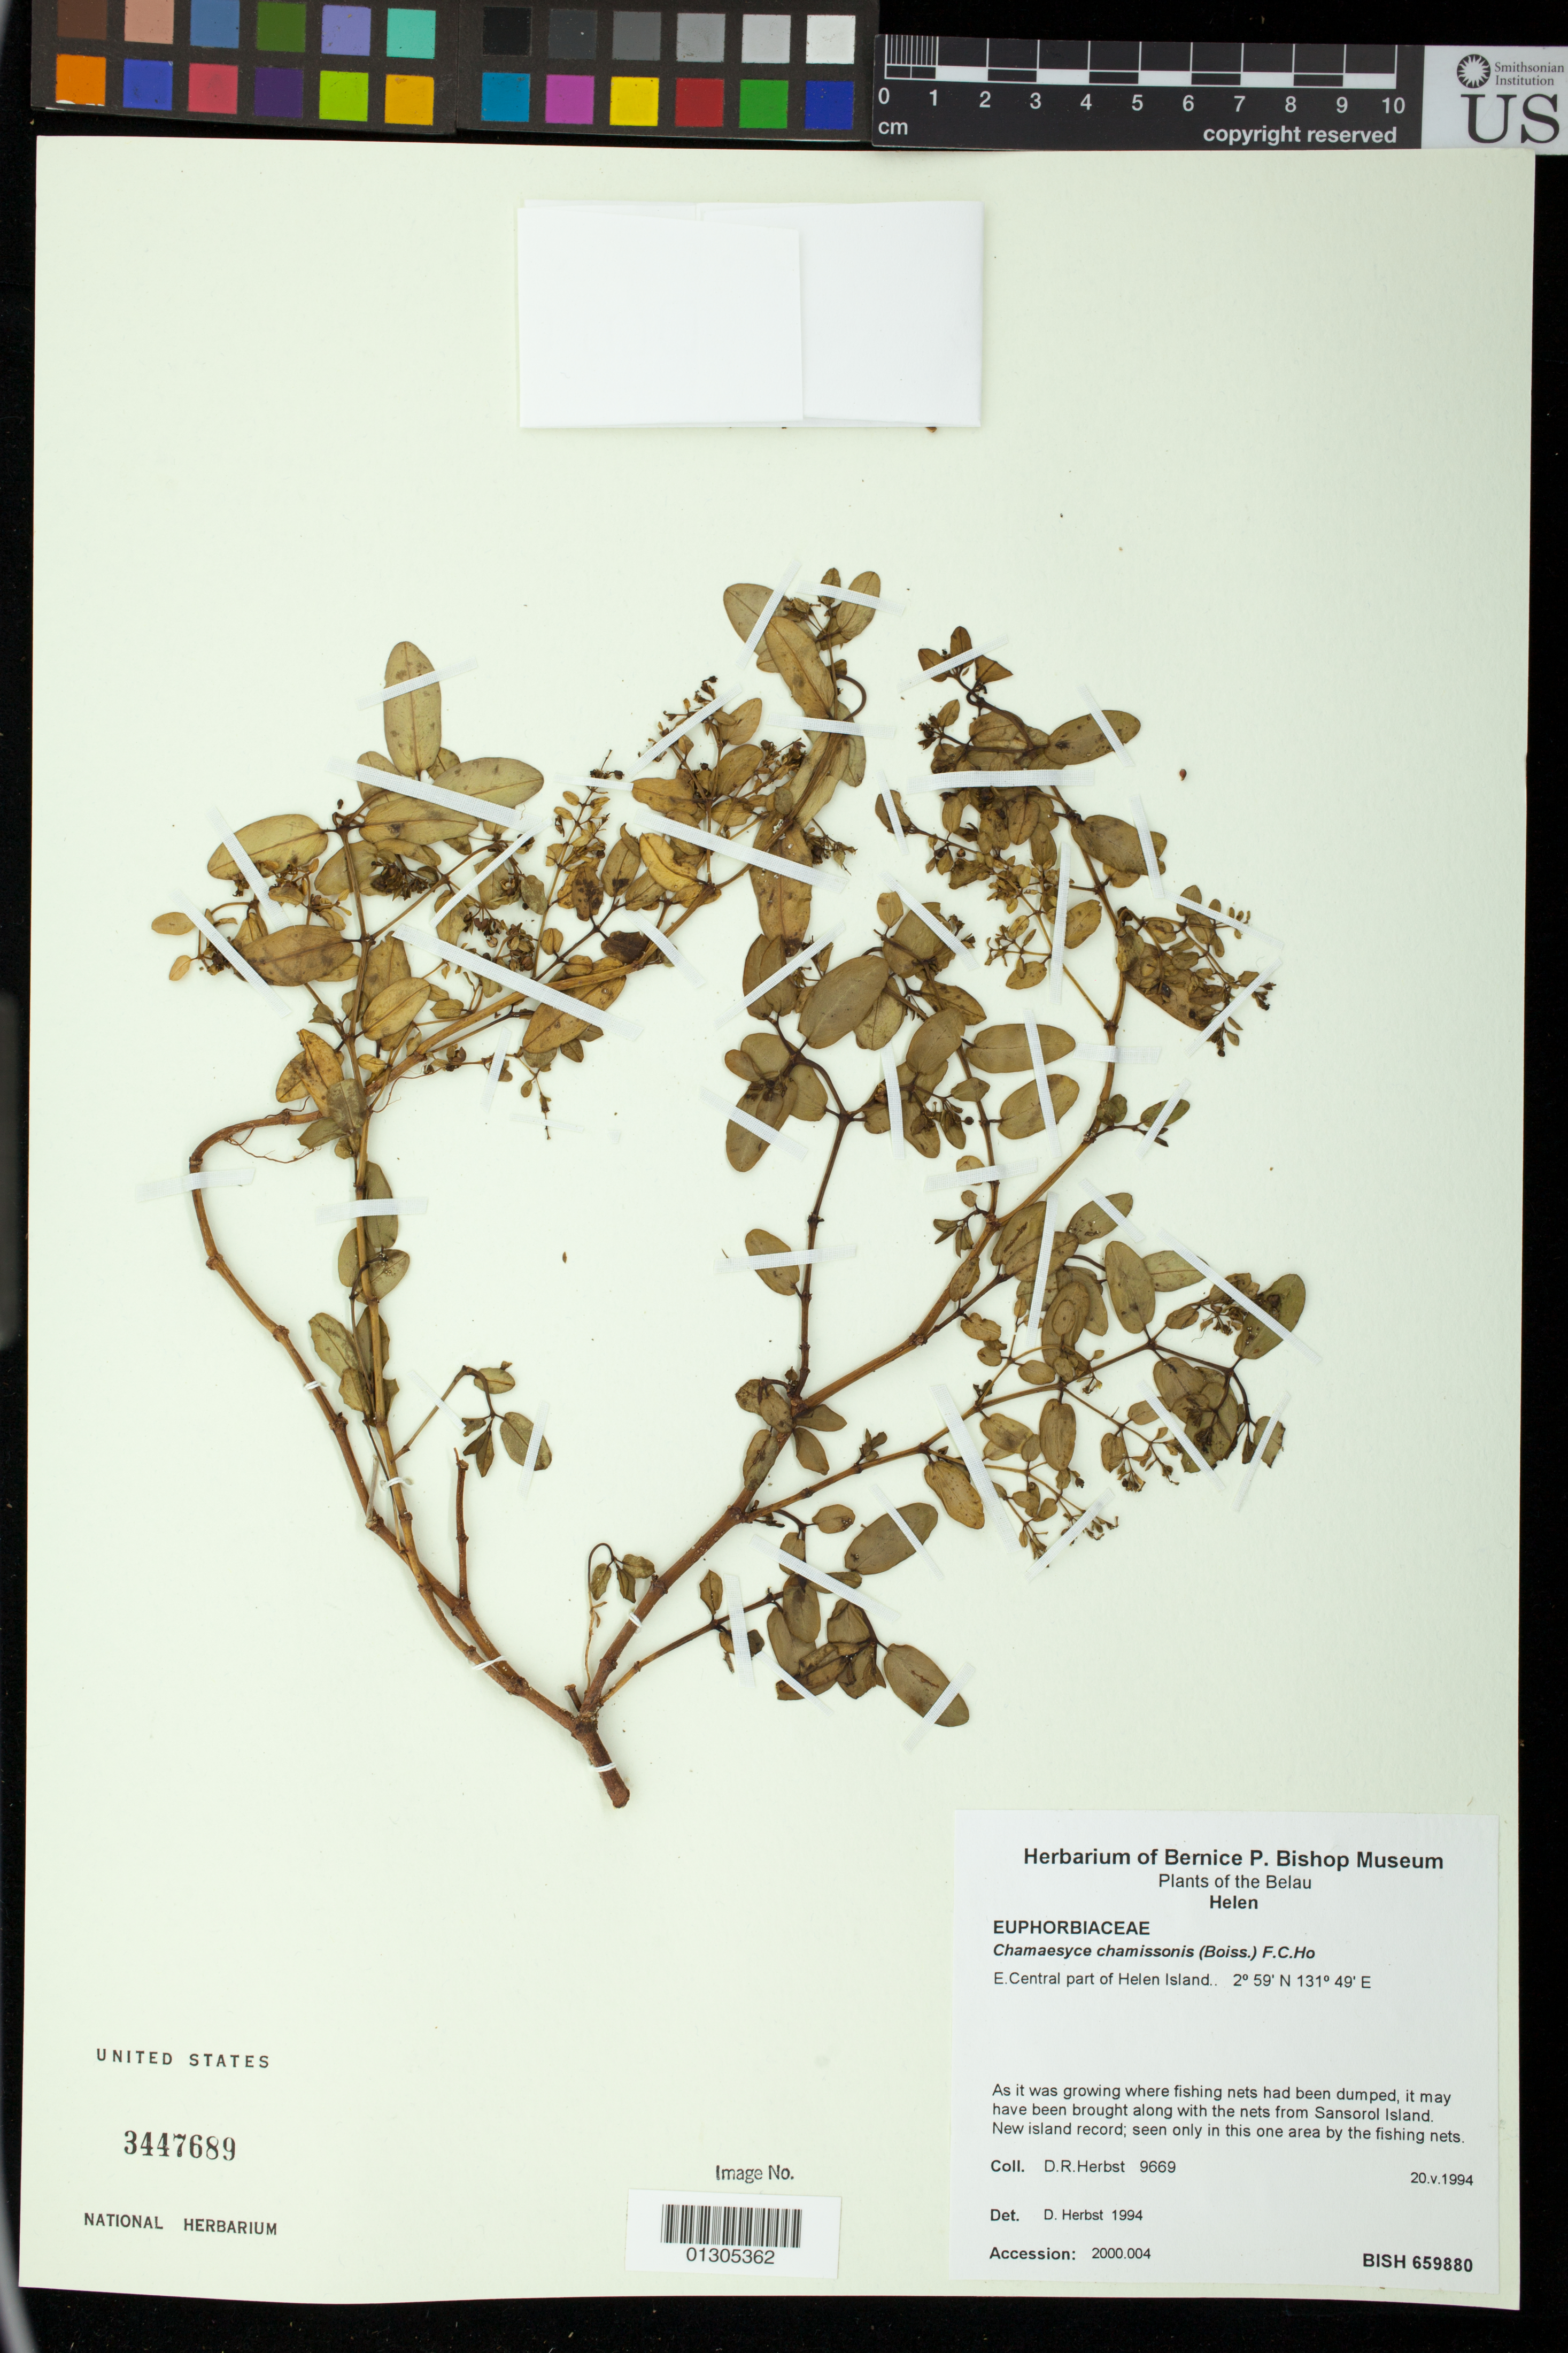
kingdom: Plantae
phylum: Tracheophyta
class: Magnoliopsida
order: Malpighiales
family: Euphorbiaceae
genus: Euphorbia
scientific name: Euphorbia chamissonis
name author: (Klotzsch ex Klotzsch & Garcke) Boiss.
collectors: D. R. Herbst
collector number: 9669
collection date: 1994-05-20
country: Palau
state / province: Hatohobei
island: Helen Atoll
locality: E. Central Part of Helen Island.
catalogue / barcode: US 3447689